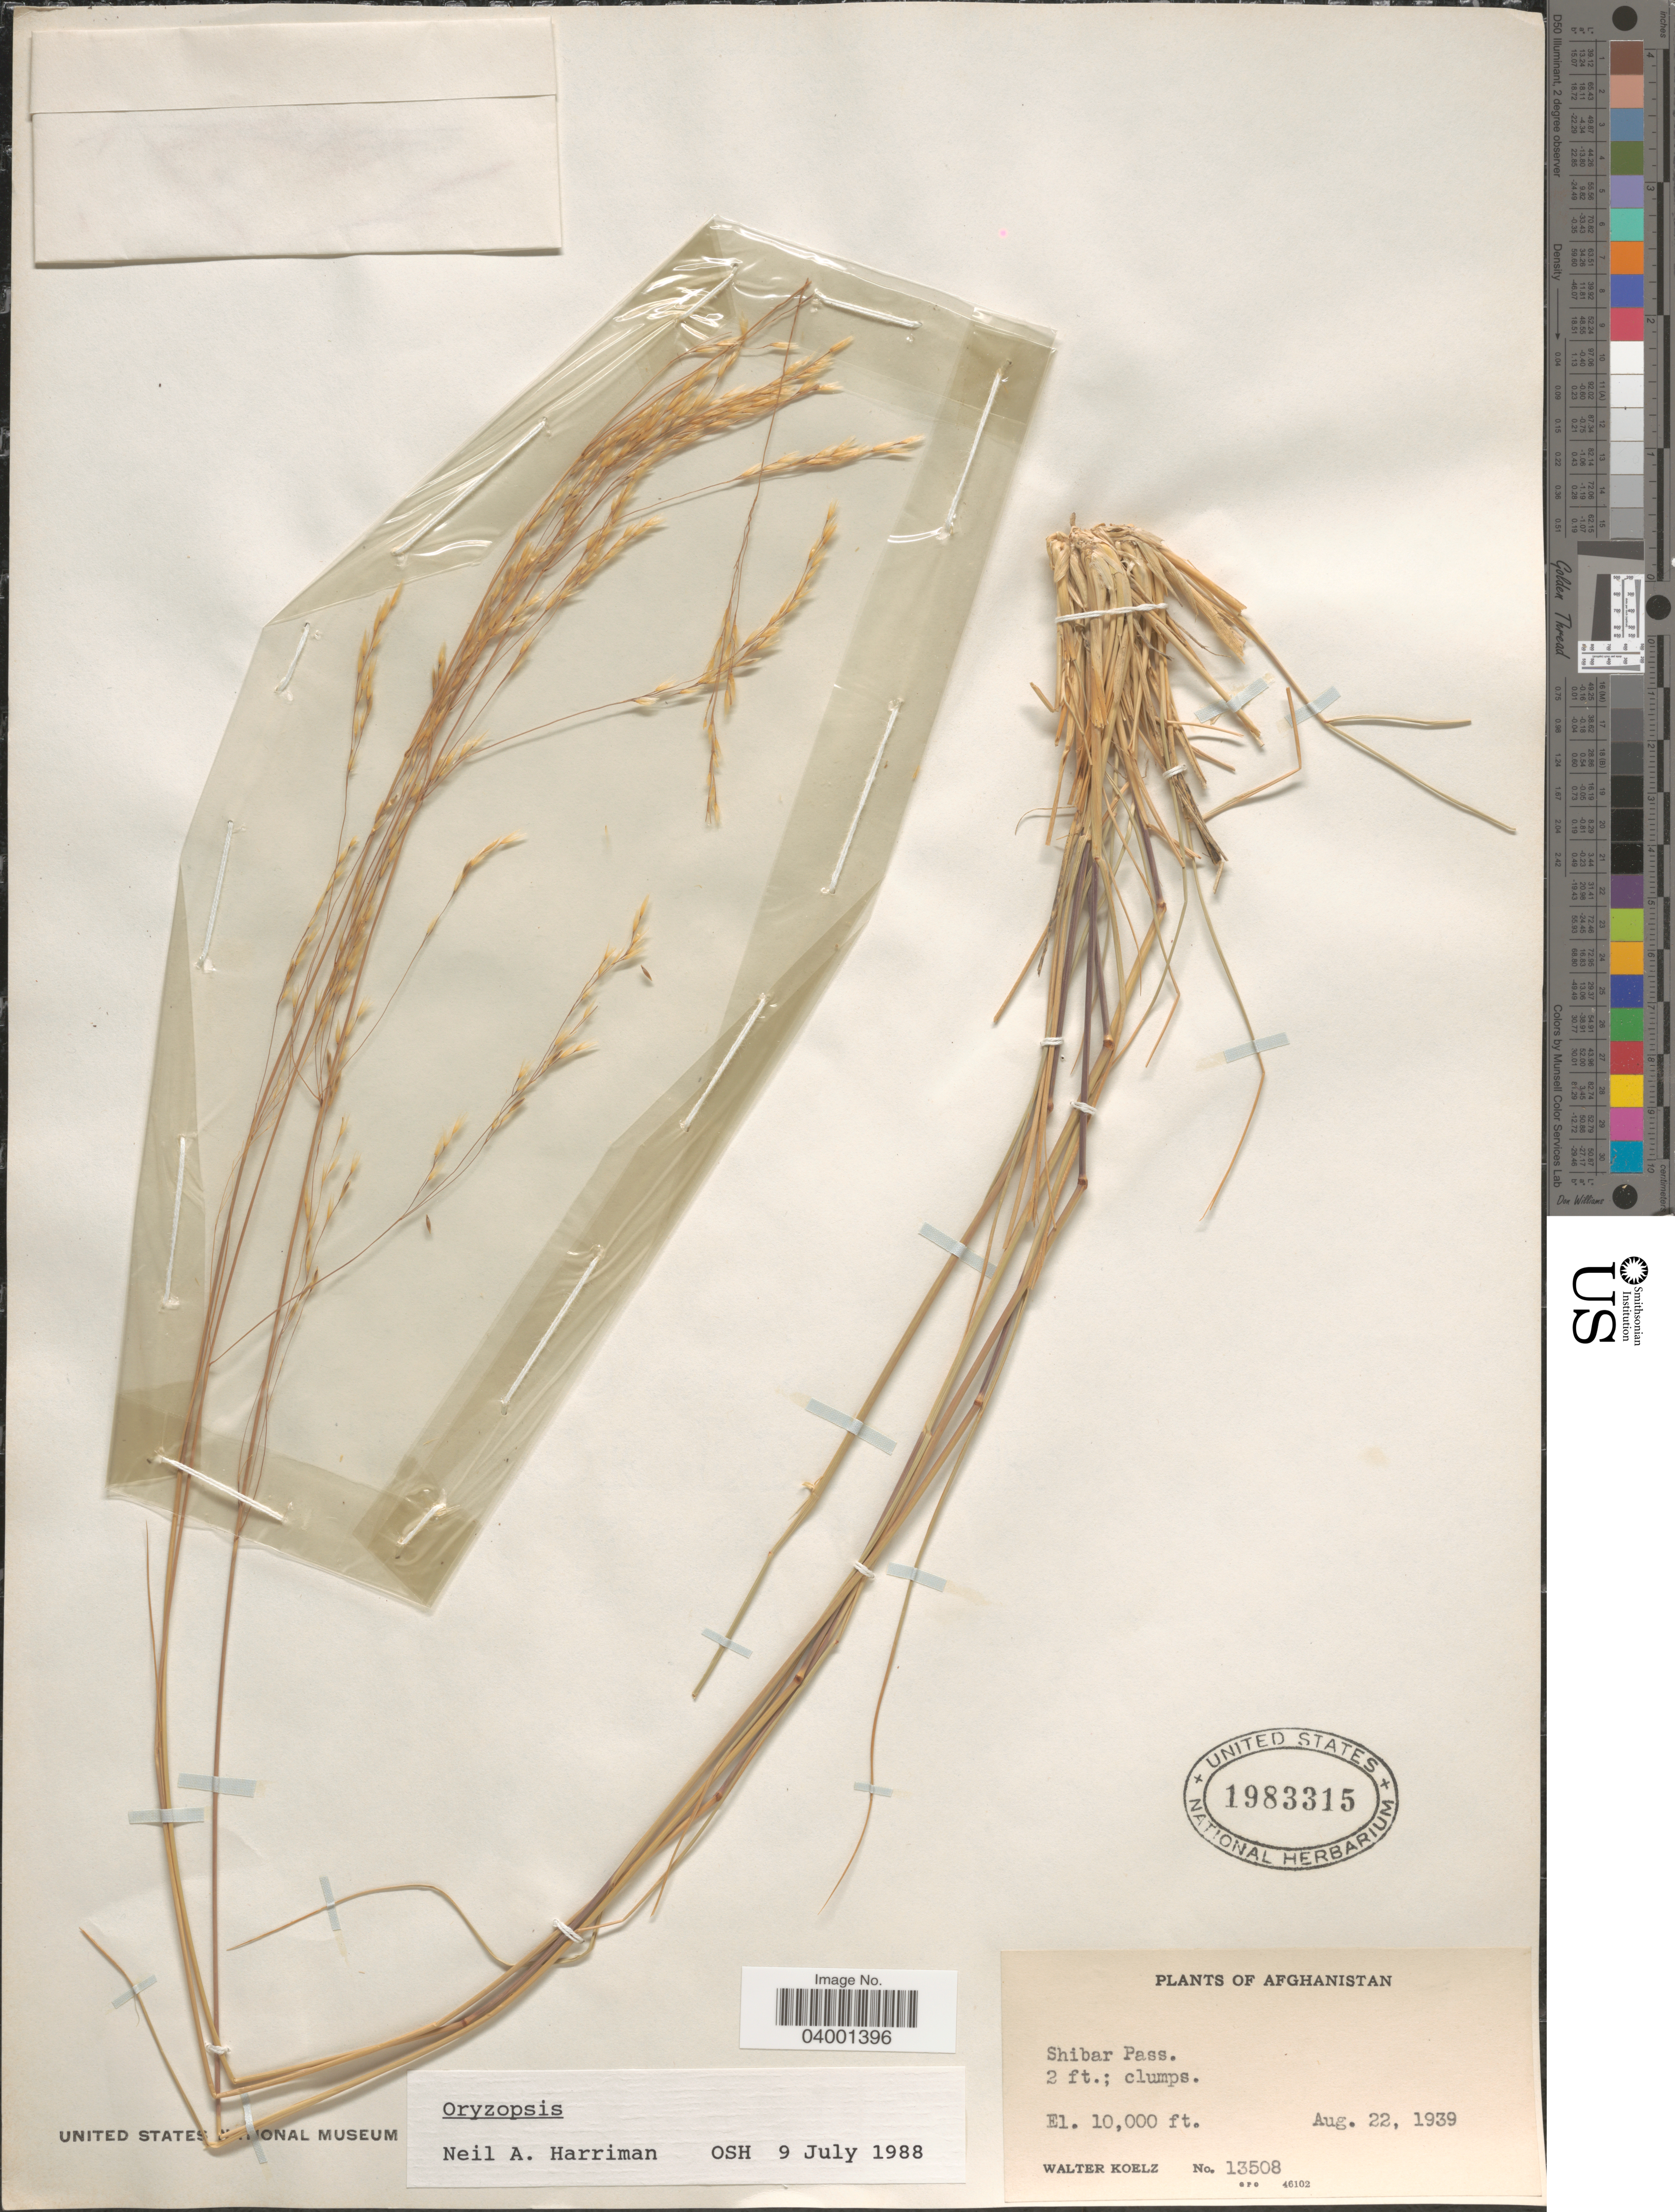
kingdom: Plantae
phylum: Tracheophyta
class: Liliopsida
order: Poales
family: Poaceae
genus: Piptatherum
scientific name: Piptatherum sp.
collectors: W. N. Koelz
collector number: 13508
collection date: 1939-08-22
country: Afghanistan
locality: Shibar Pass.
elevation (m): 3048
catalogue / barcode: US 1983315